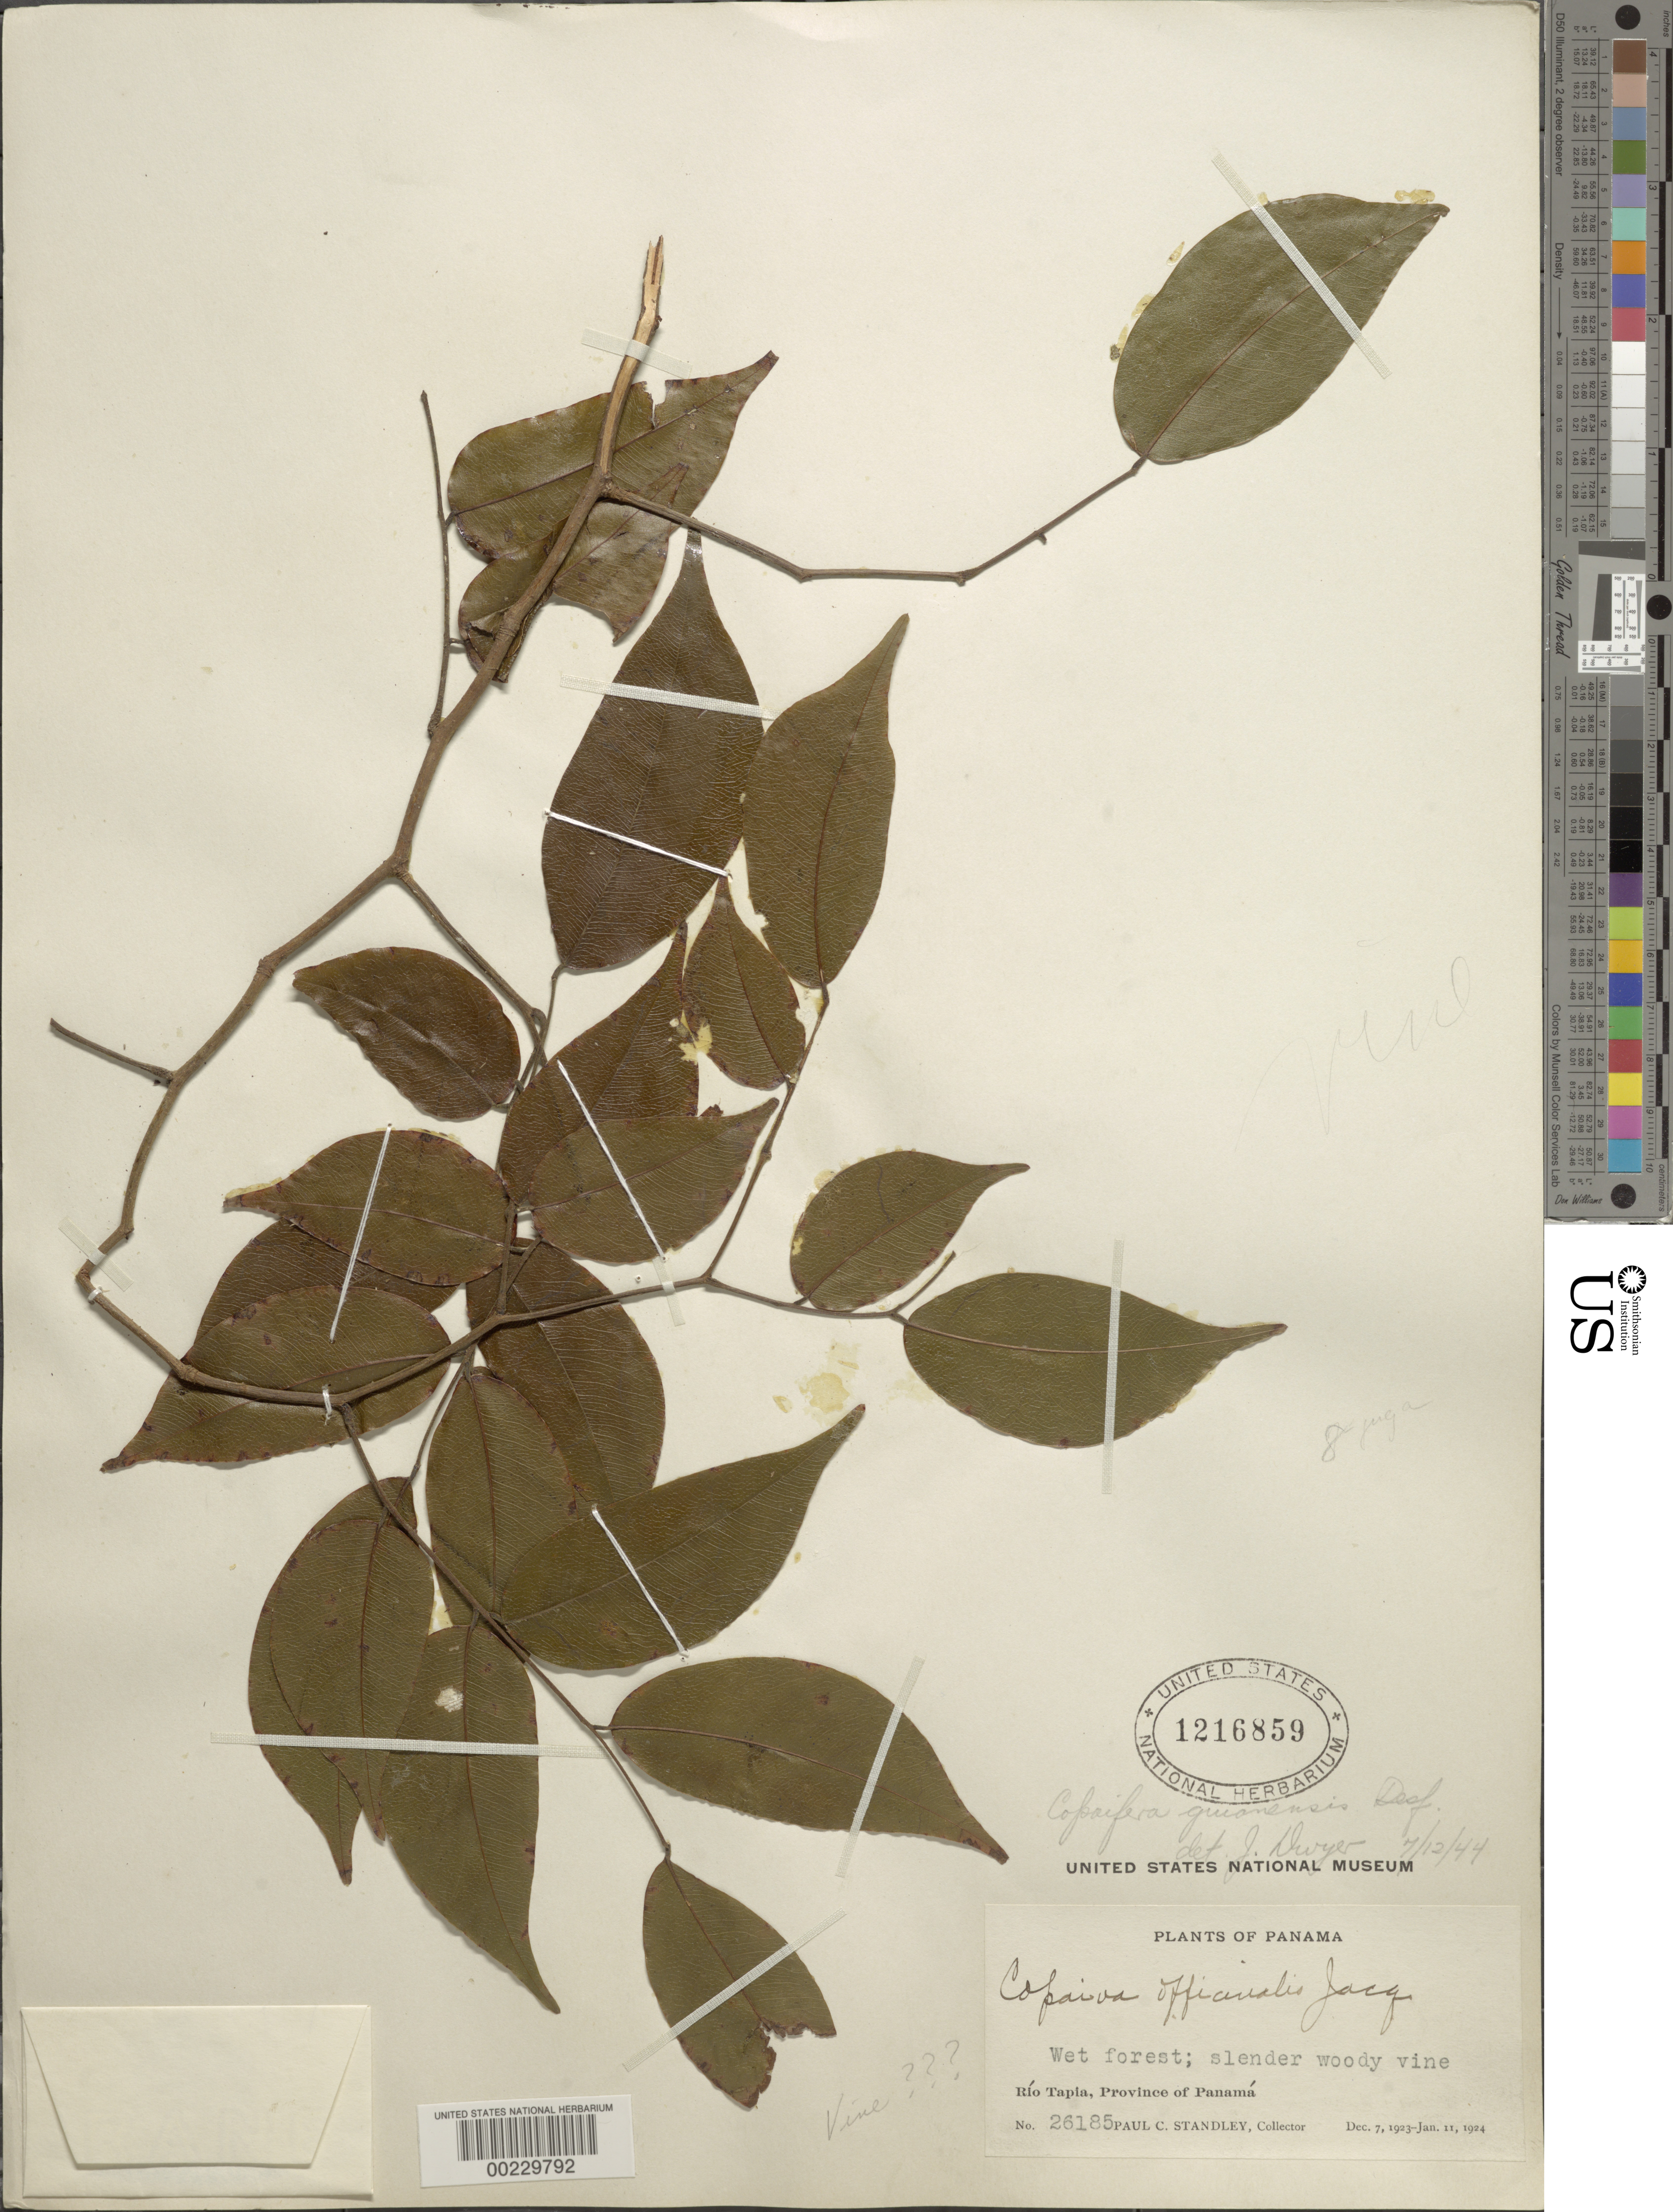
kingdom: Plantae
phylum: Tracheophyta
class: Magnoliopsida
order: Fabales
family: Fabaceae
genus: Copaifera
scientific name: Copaifera guyanensis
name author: Desf.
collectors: P. C. Standley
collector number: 26185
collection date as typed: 07 Dec 1923 to 11 Jan 1924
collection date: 1923-12-07/1924-01-11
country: Panama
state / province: Panamá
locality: Rio Tapia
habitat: Wet forest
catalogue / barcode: US 1216859